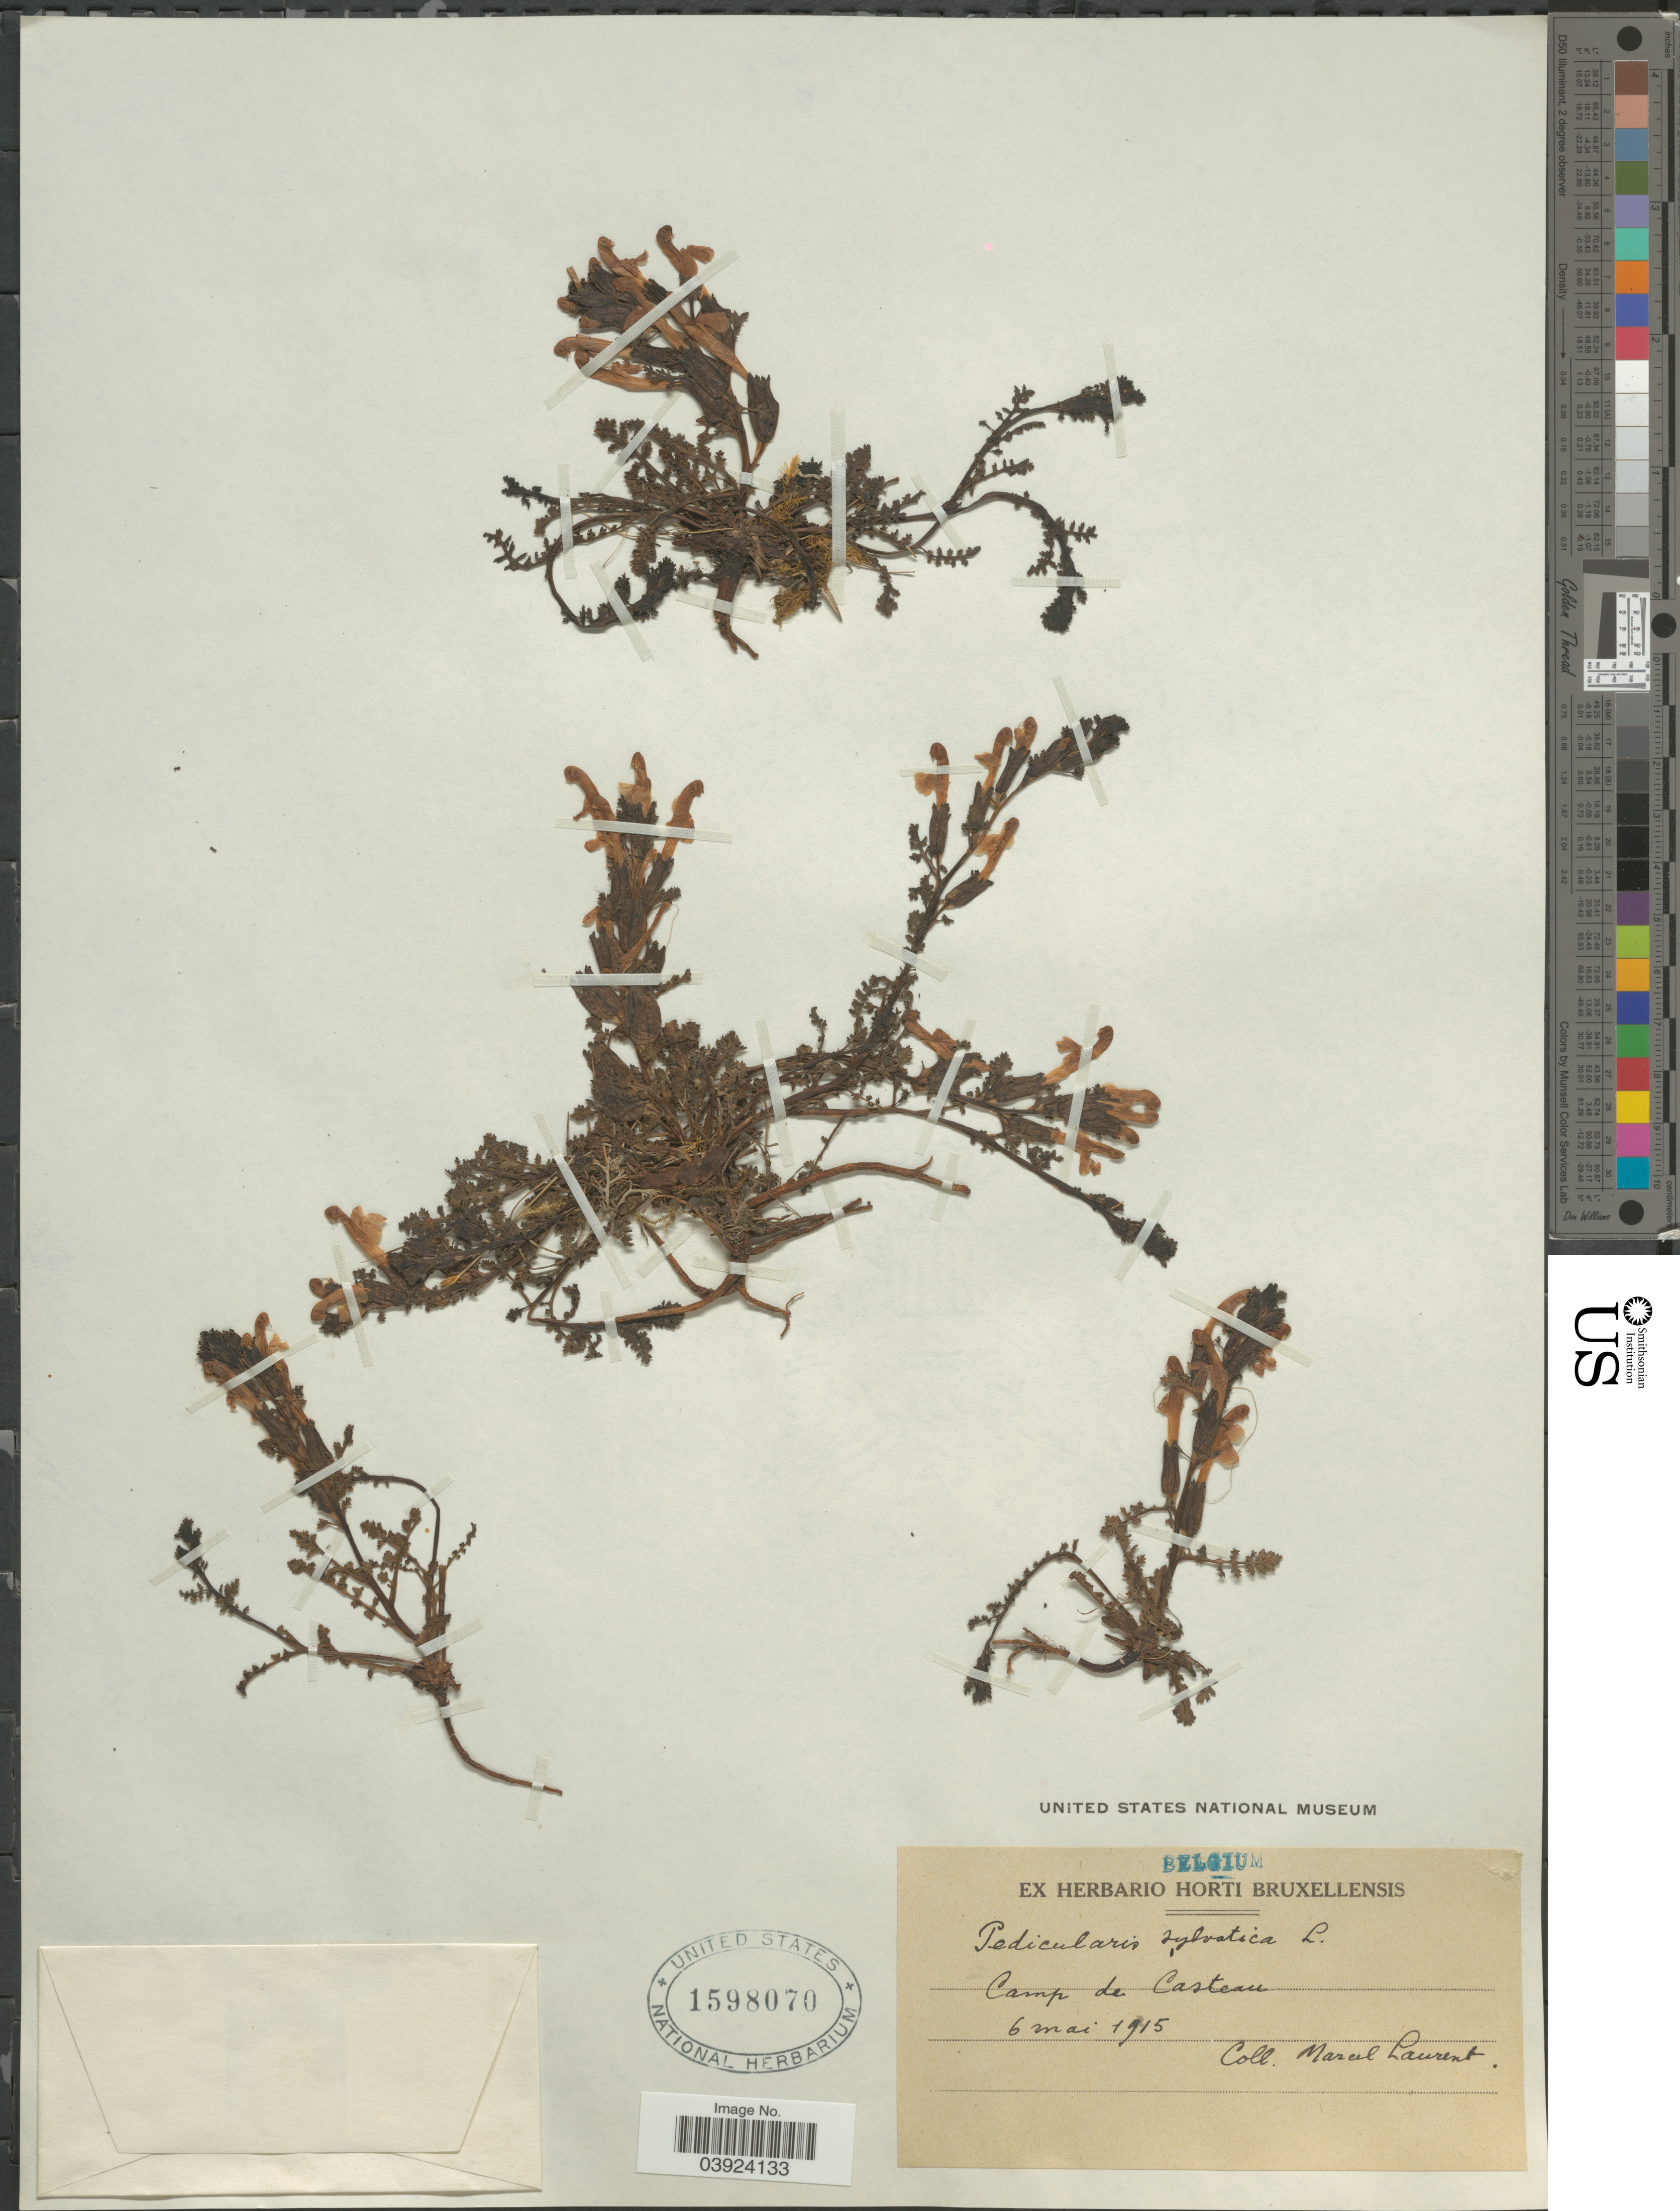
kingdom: Plantae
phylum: Tracheophyta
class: Magnoliopsida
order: Lamiales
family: Orobanchaceae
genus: Pedicularis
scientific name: Pedicularis sylvatica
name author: L.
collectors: M. Laurent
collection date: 1915-05-06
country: Belgium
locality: Camp de Casteau.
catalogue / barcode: US 1598070